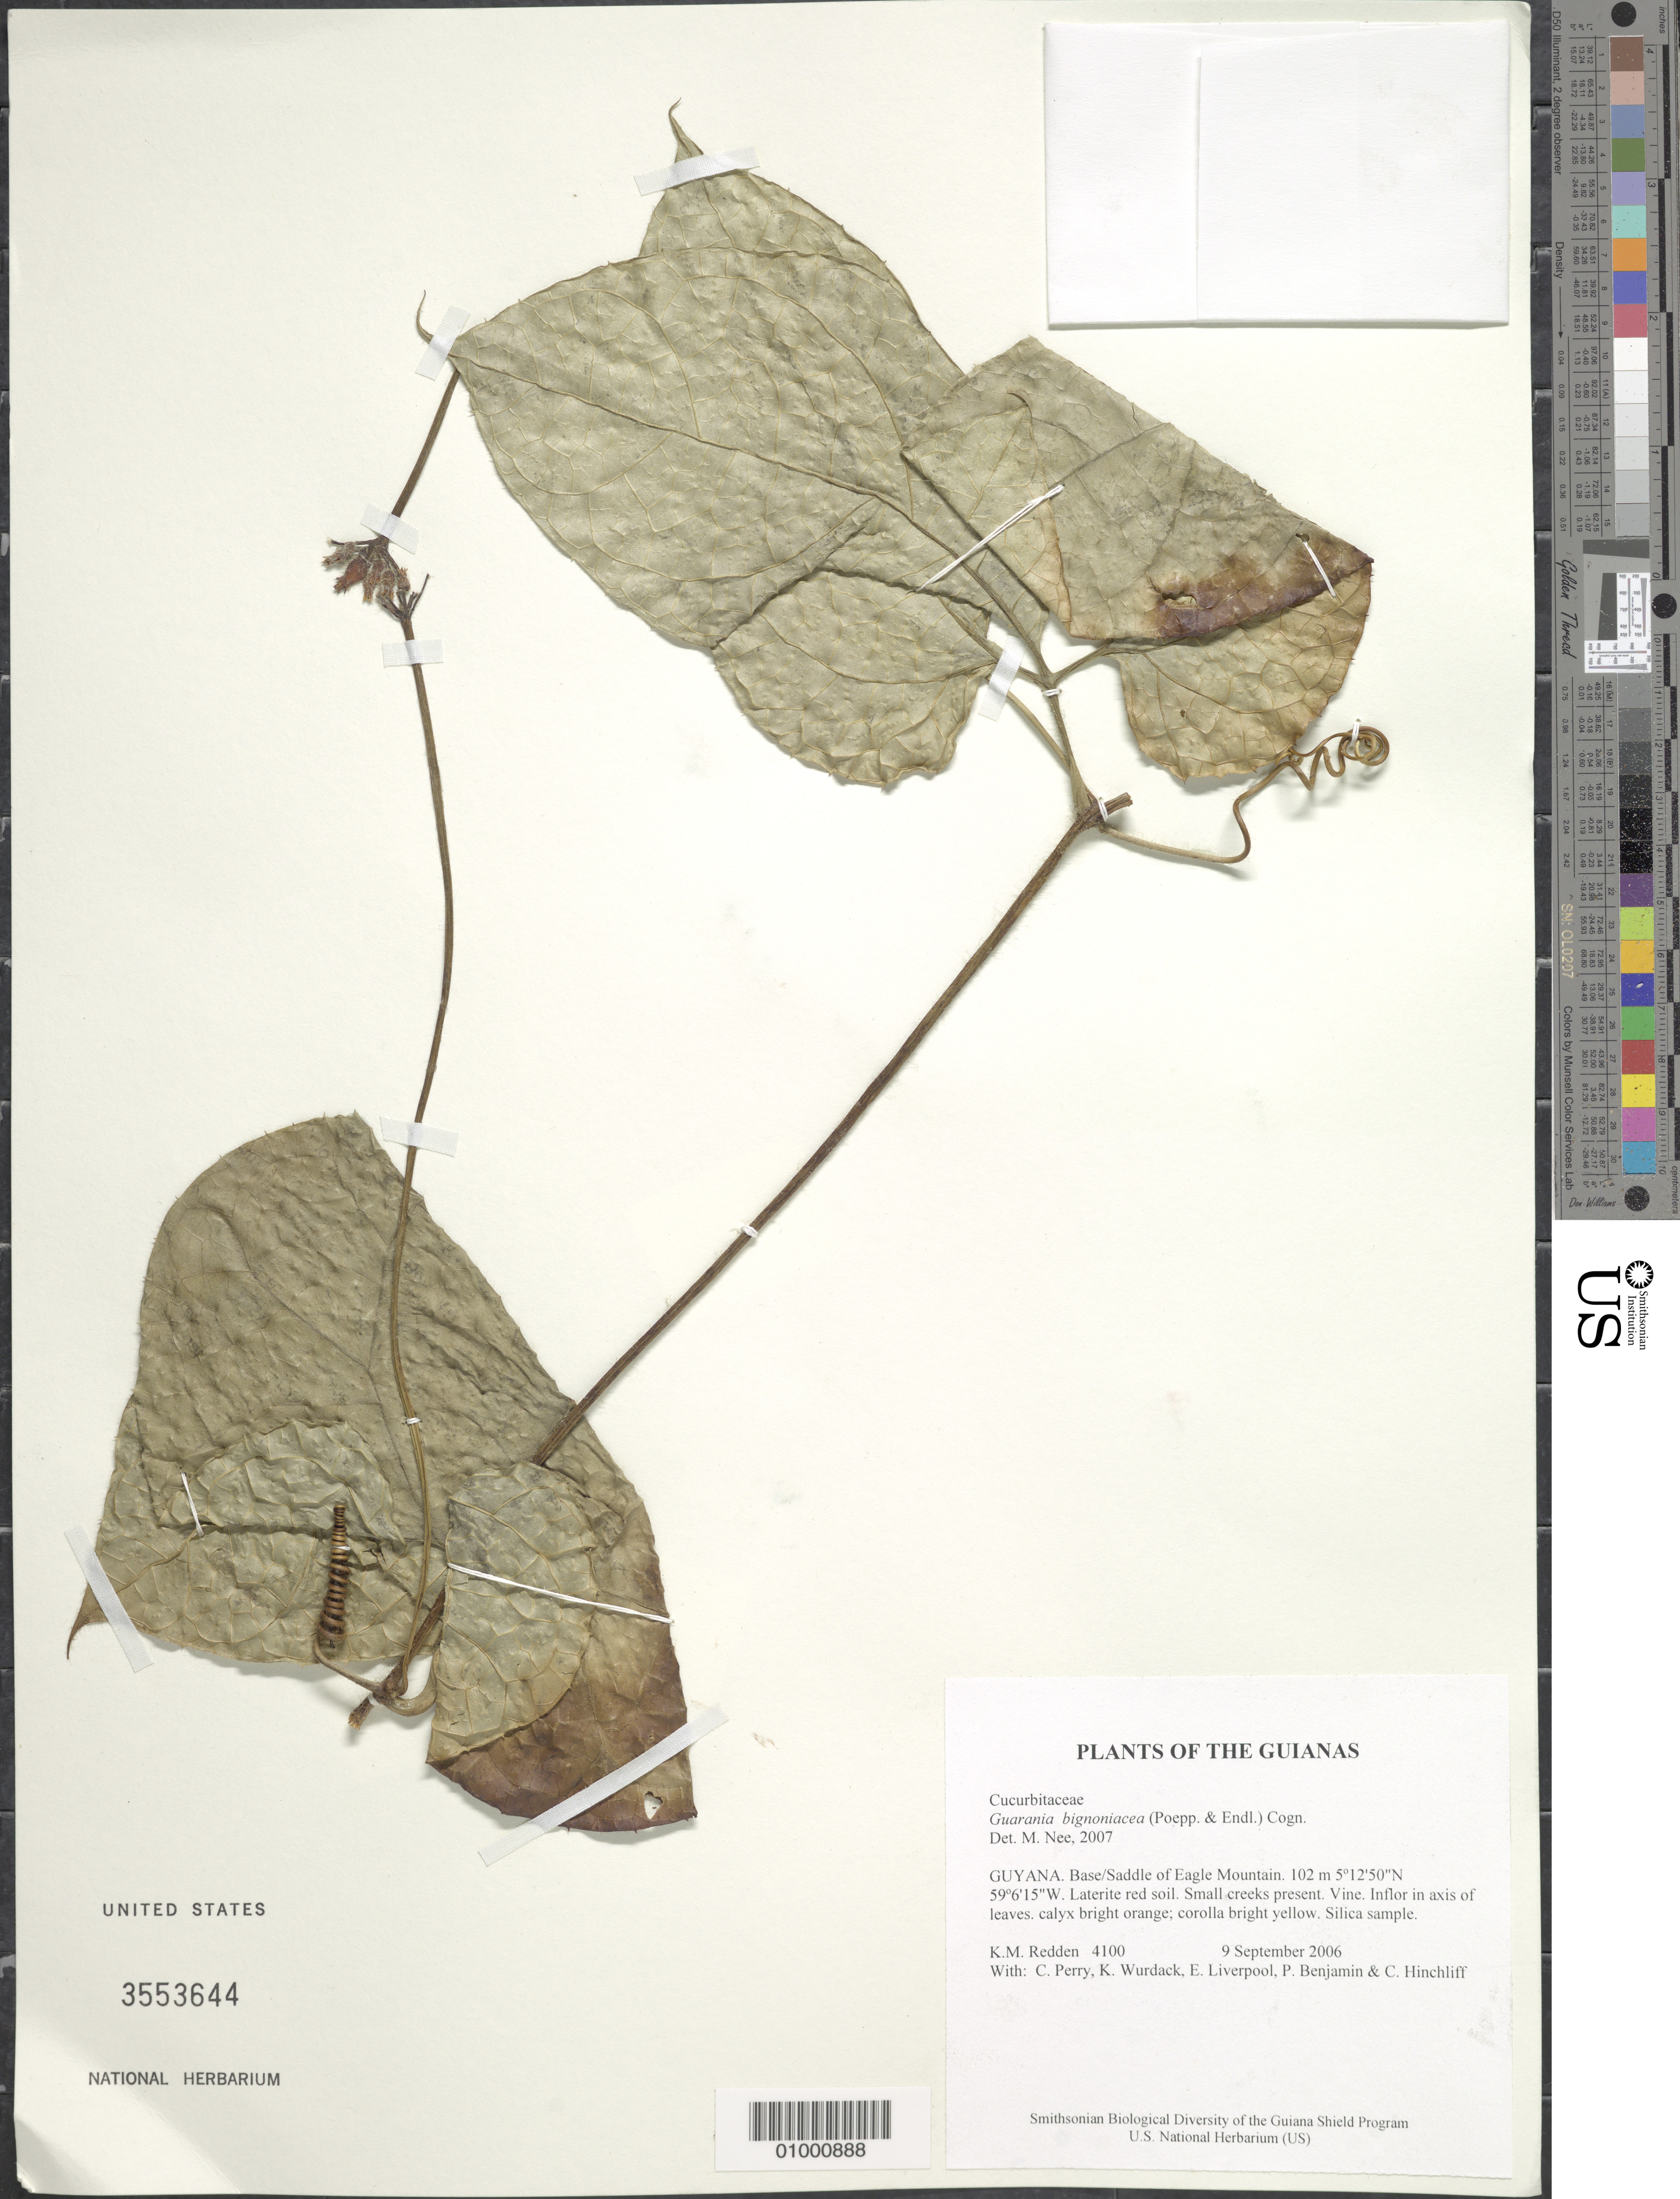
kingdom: Plantae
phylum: Tracheophyta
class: Magnoliopsida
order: Cucurbitales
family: Cucurbitaceae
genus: Gurania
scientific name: Gurania bignoniacea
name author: (Poepp. & Endl.) C. Jeffrey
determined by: Nee, Michael H.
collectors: K. M. Redden, C. Perry, K. Wurdack, E. Liverpool, P. Benjamin & C. E. Hinchliff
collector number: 4100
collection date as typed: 9 September 2006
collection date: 2006-09-09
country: Guyana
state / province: Potaro-Siparuni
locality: Base/Saddle of Eagle Mountain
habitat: Laterite red soil. Small creeks present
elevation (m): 102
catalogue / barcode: US 3553644